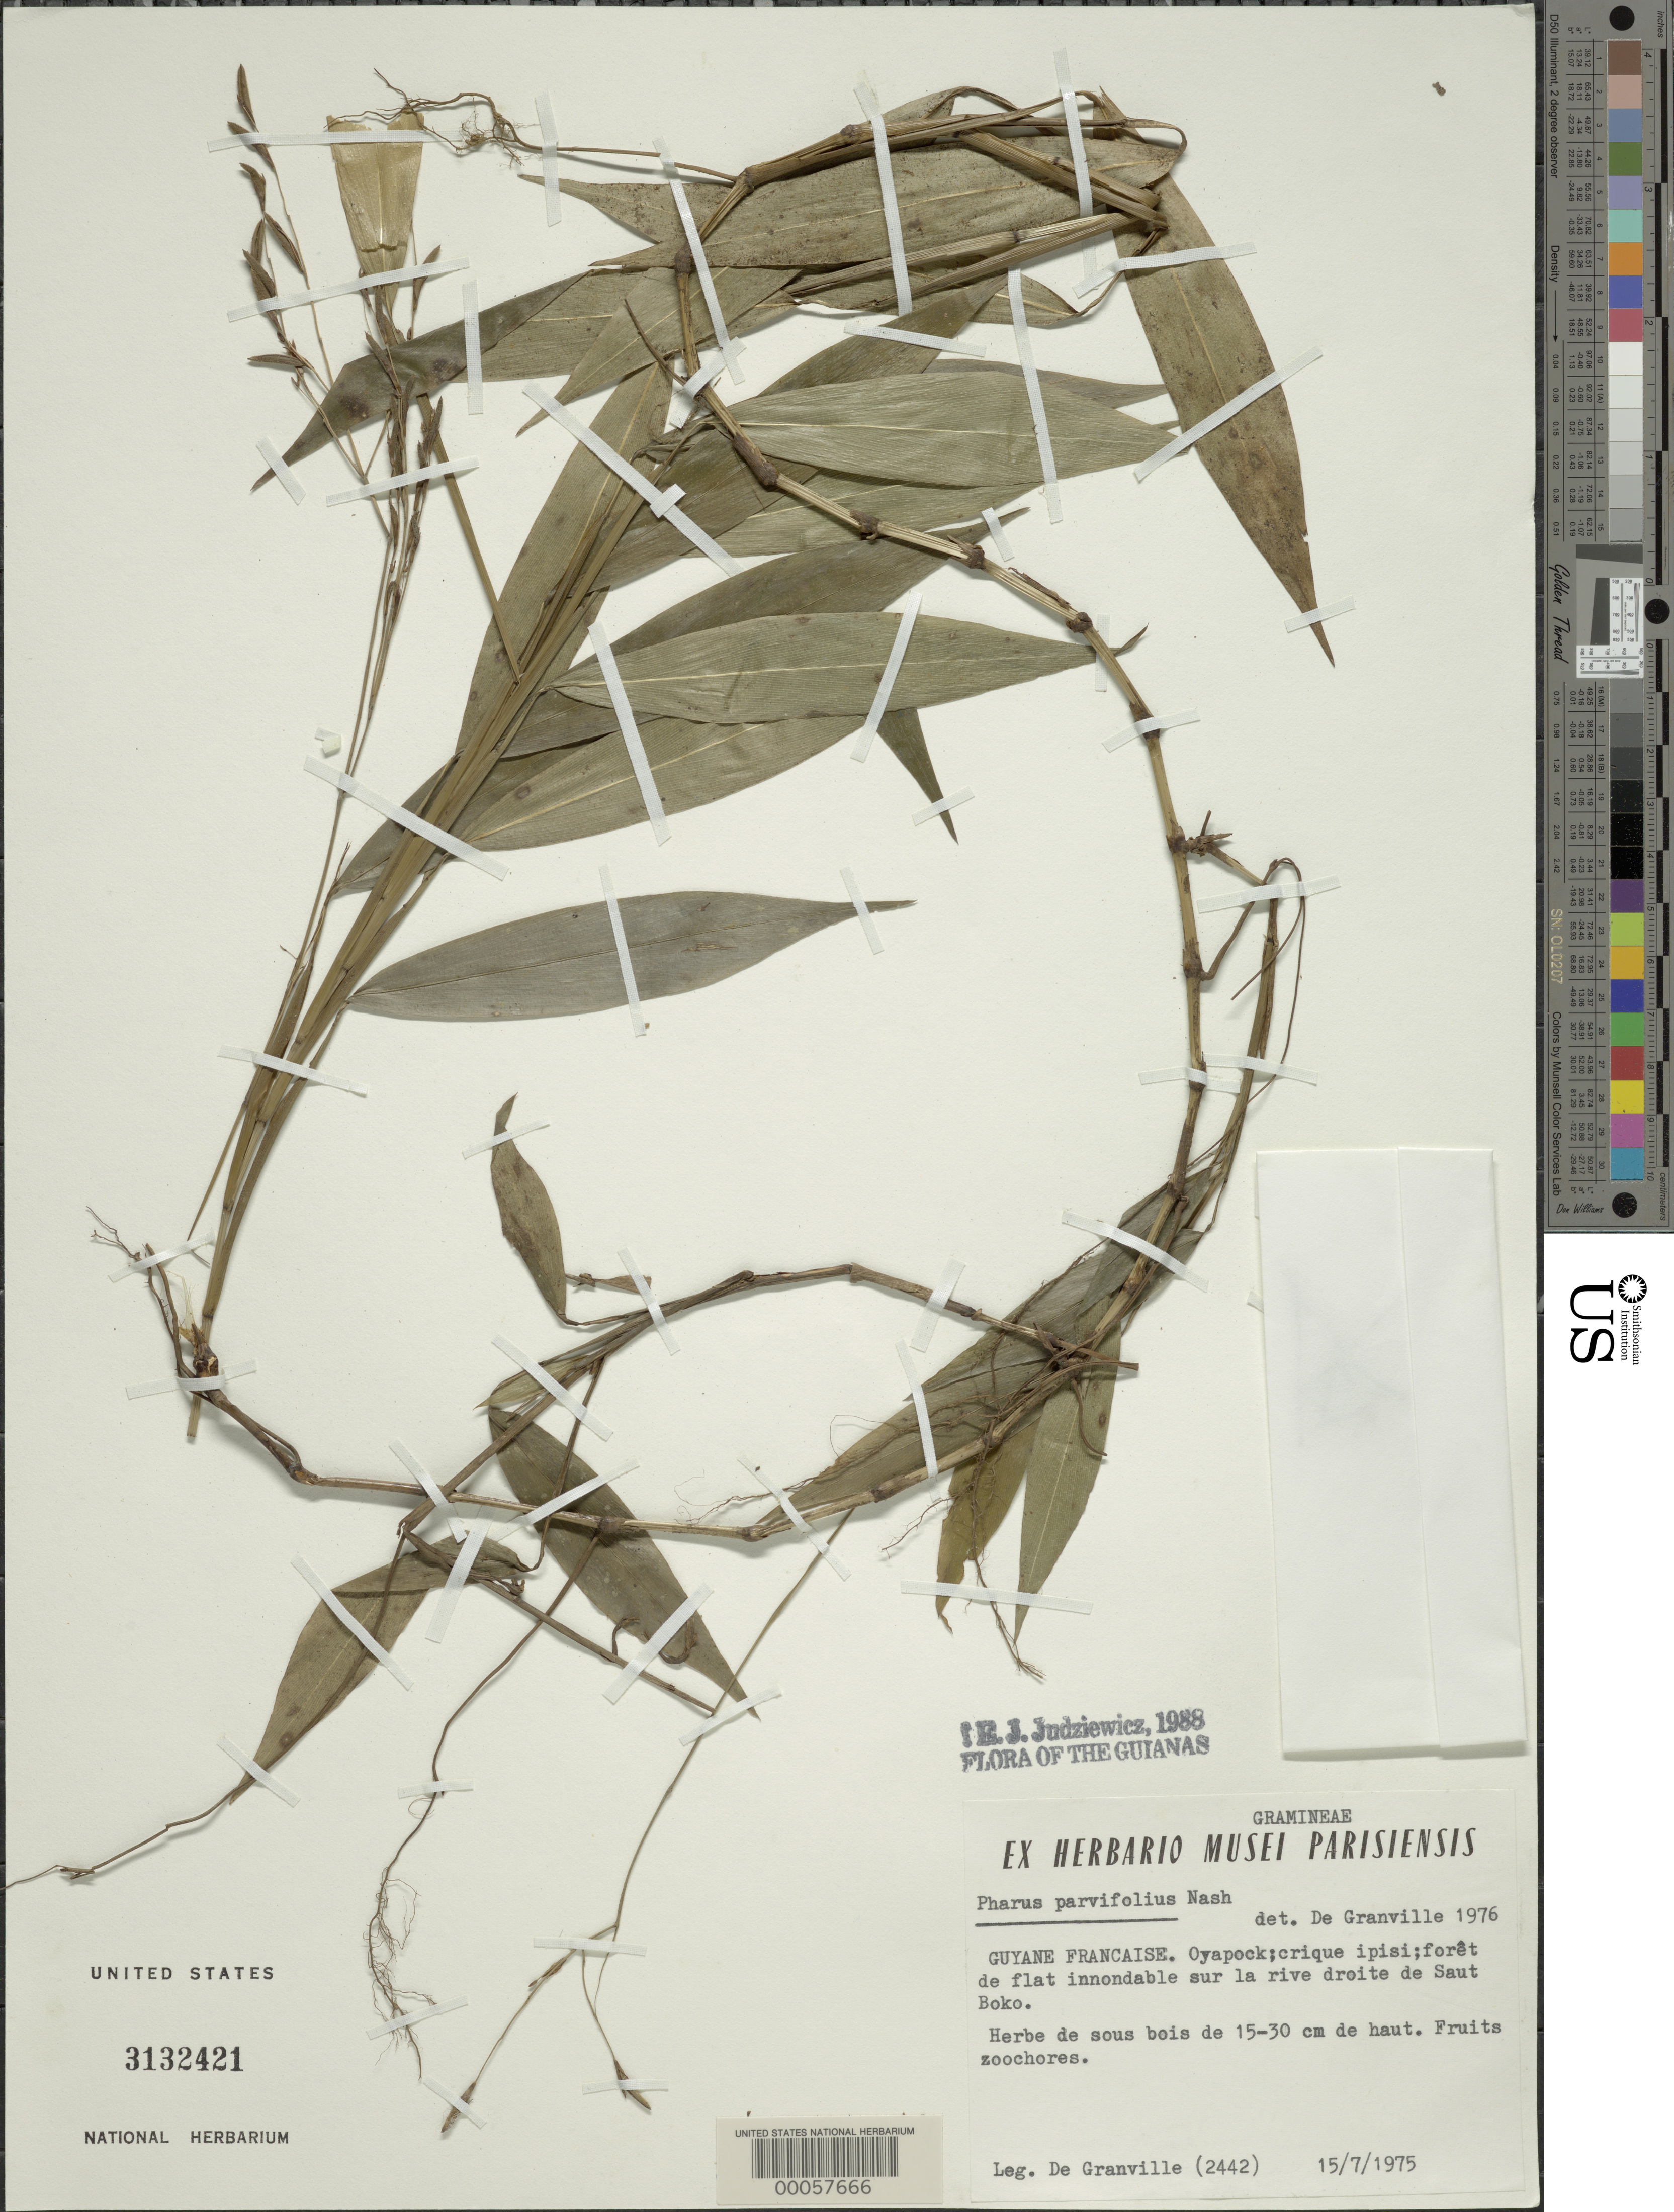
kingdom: Plantae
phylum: Tracheophyta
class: Liliopsida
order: Poales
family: Poaceae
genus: Pharus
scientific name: Pharus parvifolius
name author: Nash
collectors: J.-J. de Granville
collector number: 2442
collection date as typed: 15 Jul 1975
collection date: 1975-07-15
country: French Guiana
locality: Oyapock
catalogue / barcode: US 3132421